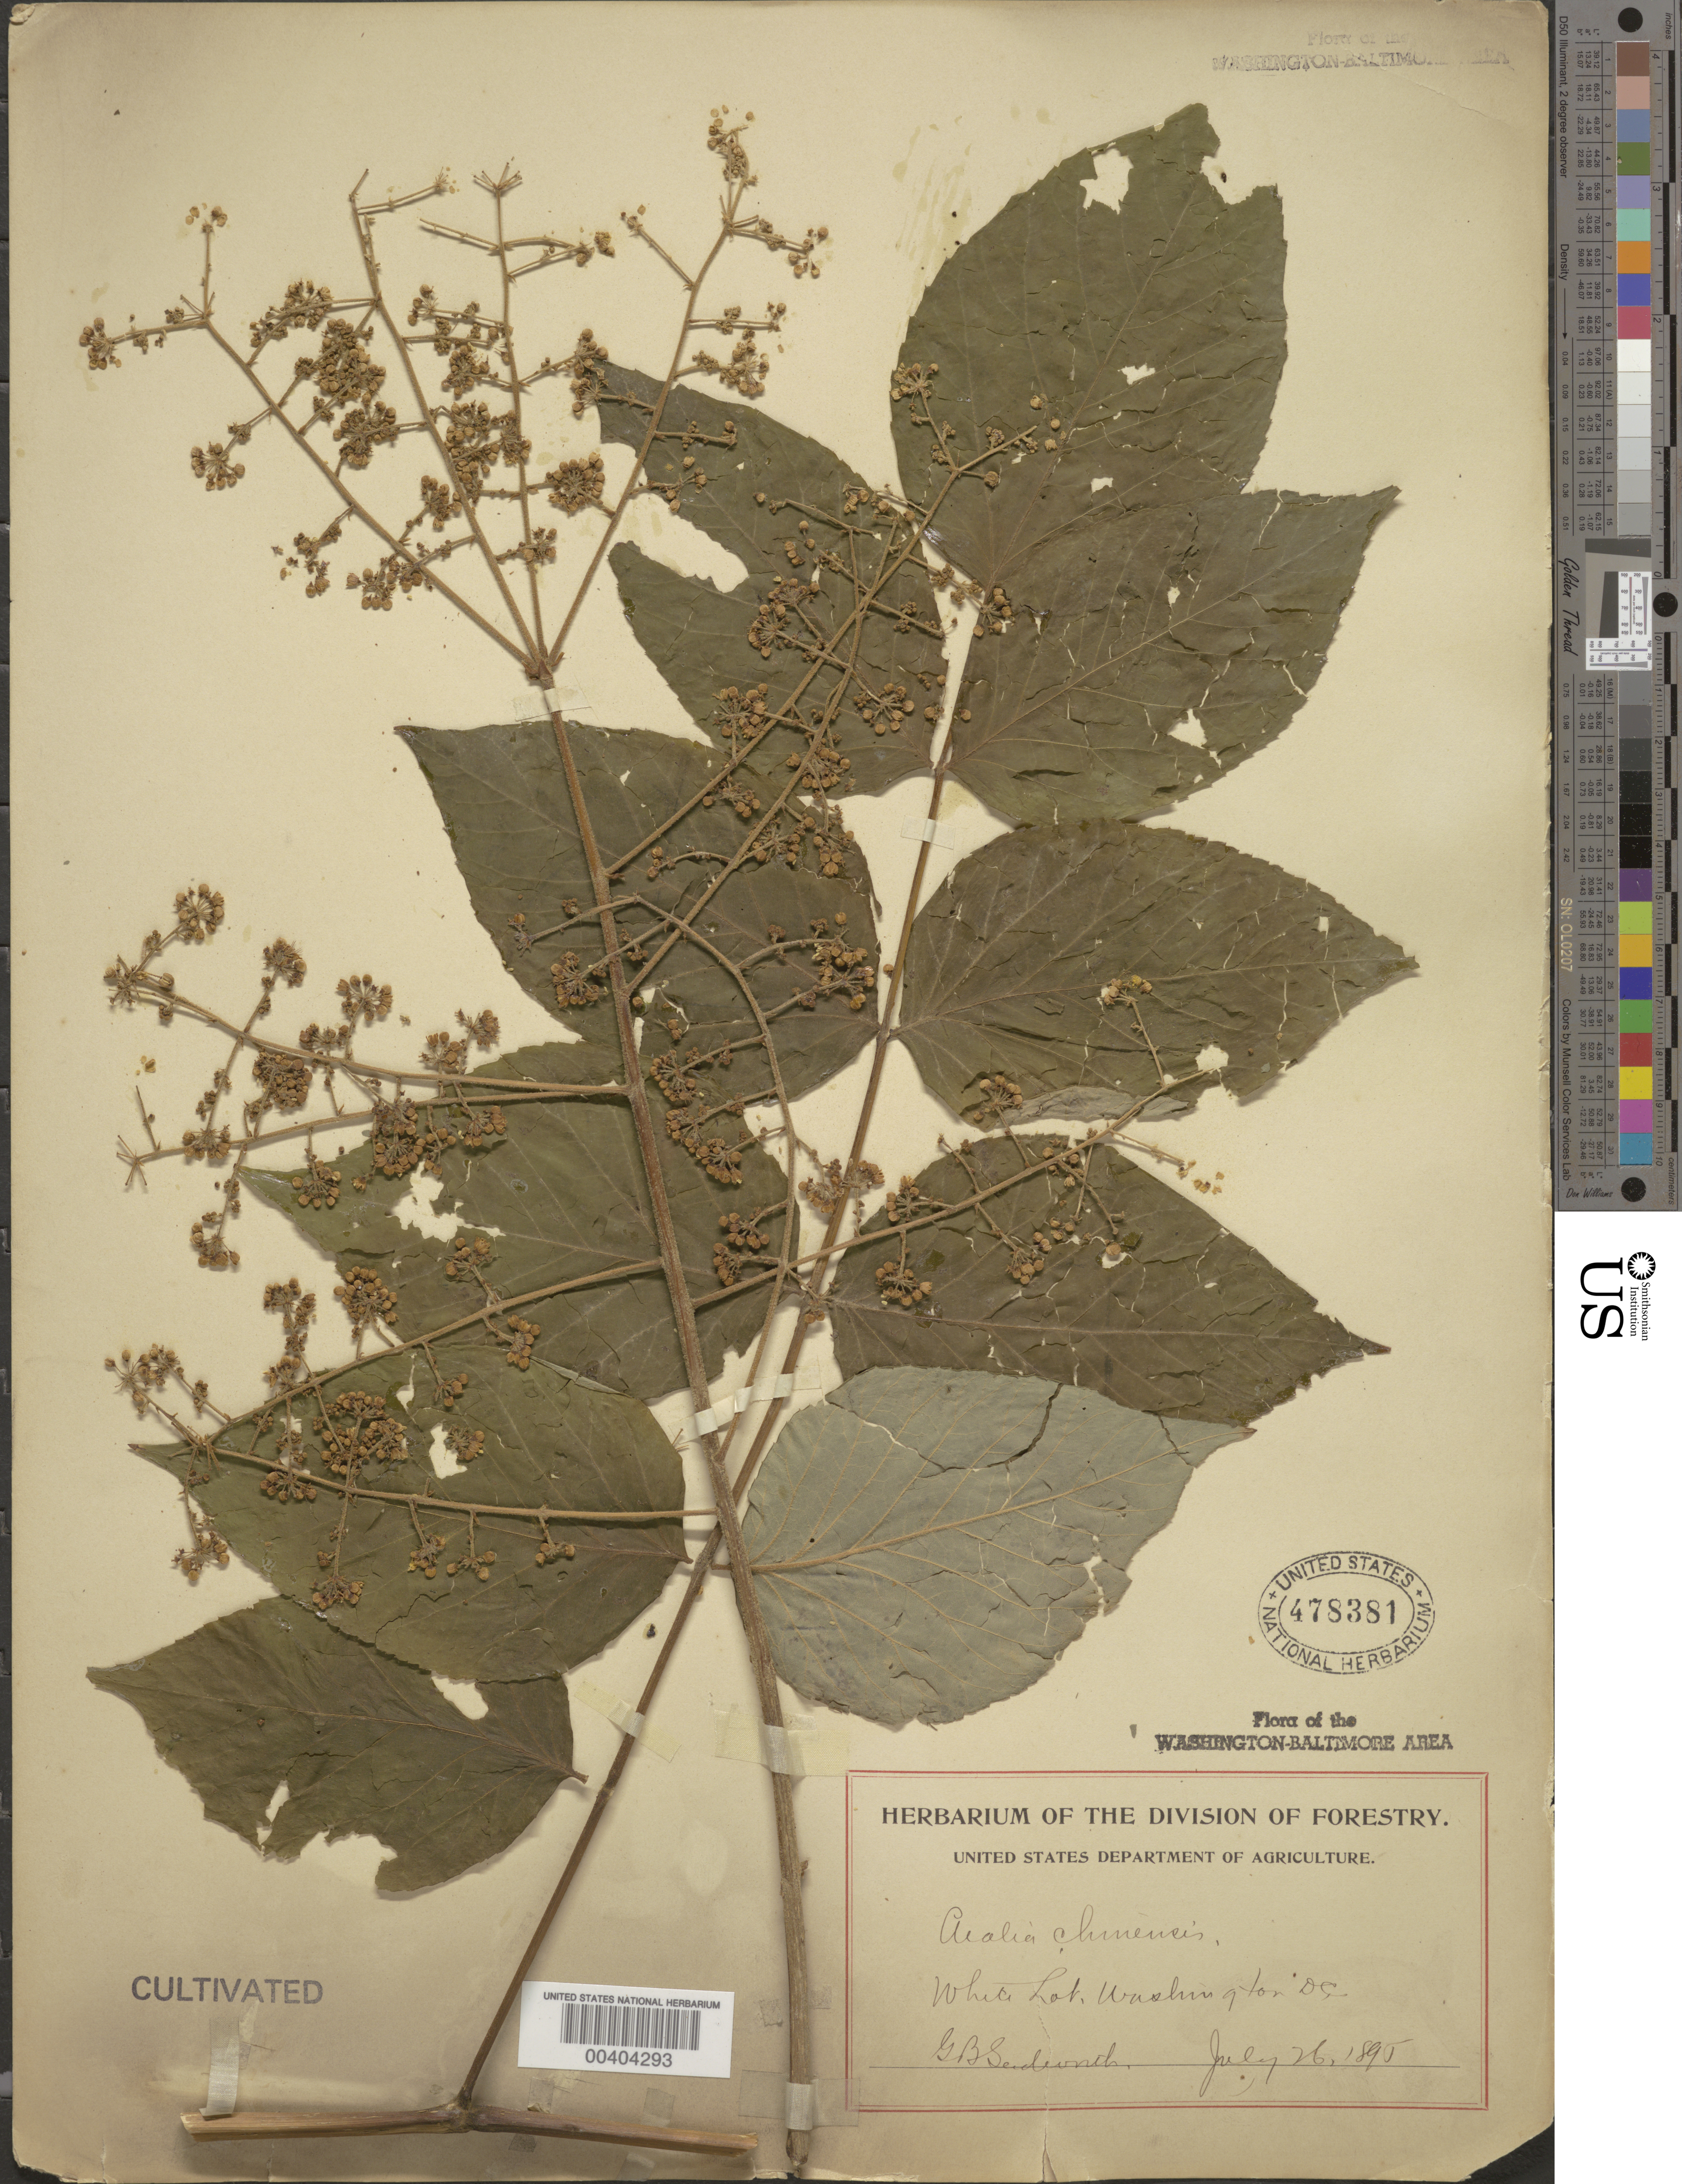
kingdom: Plantae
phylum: Tracheophyta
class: Magnoliopsida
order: Apiales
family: Araliaceae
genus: Aralia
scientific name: Aralia chinensis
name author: L.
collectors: G. B. Sudworth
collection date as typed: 26 Jul 1895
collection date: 1895-07-26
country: United States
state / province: District of Columbia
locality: White Lot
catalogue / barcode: US 478381